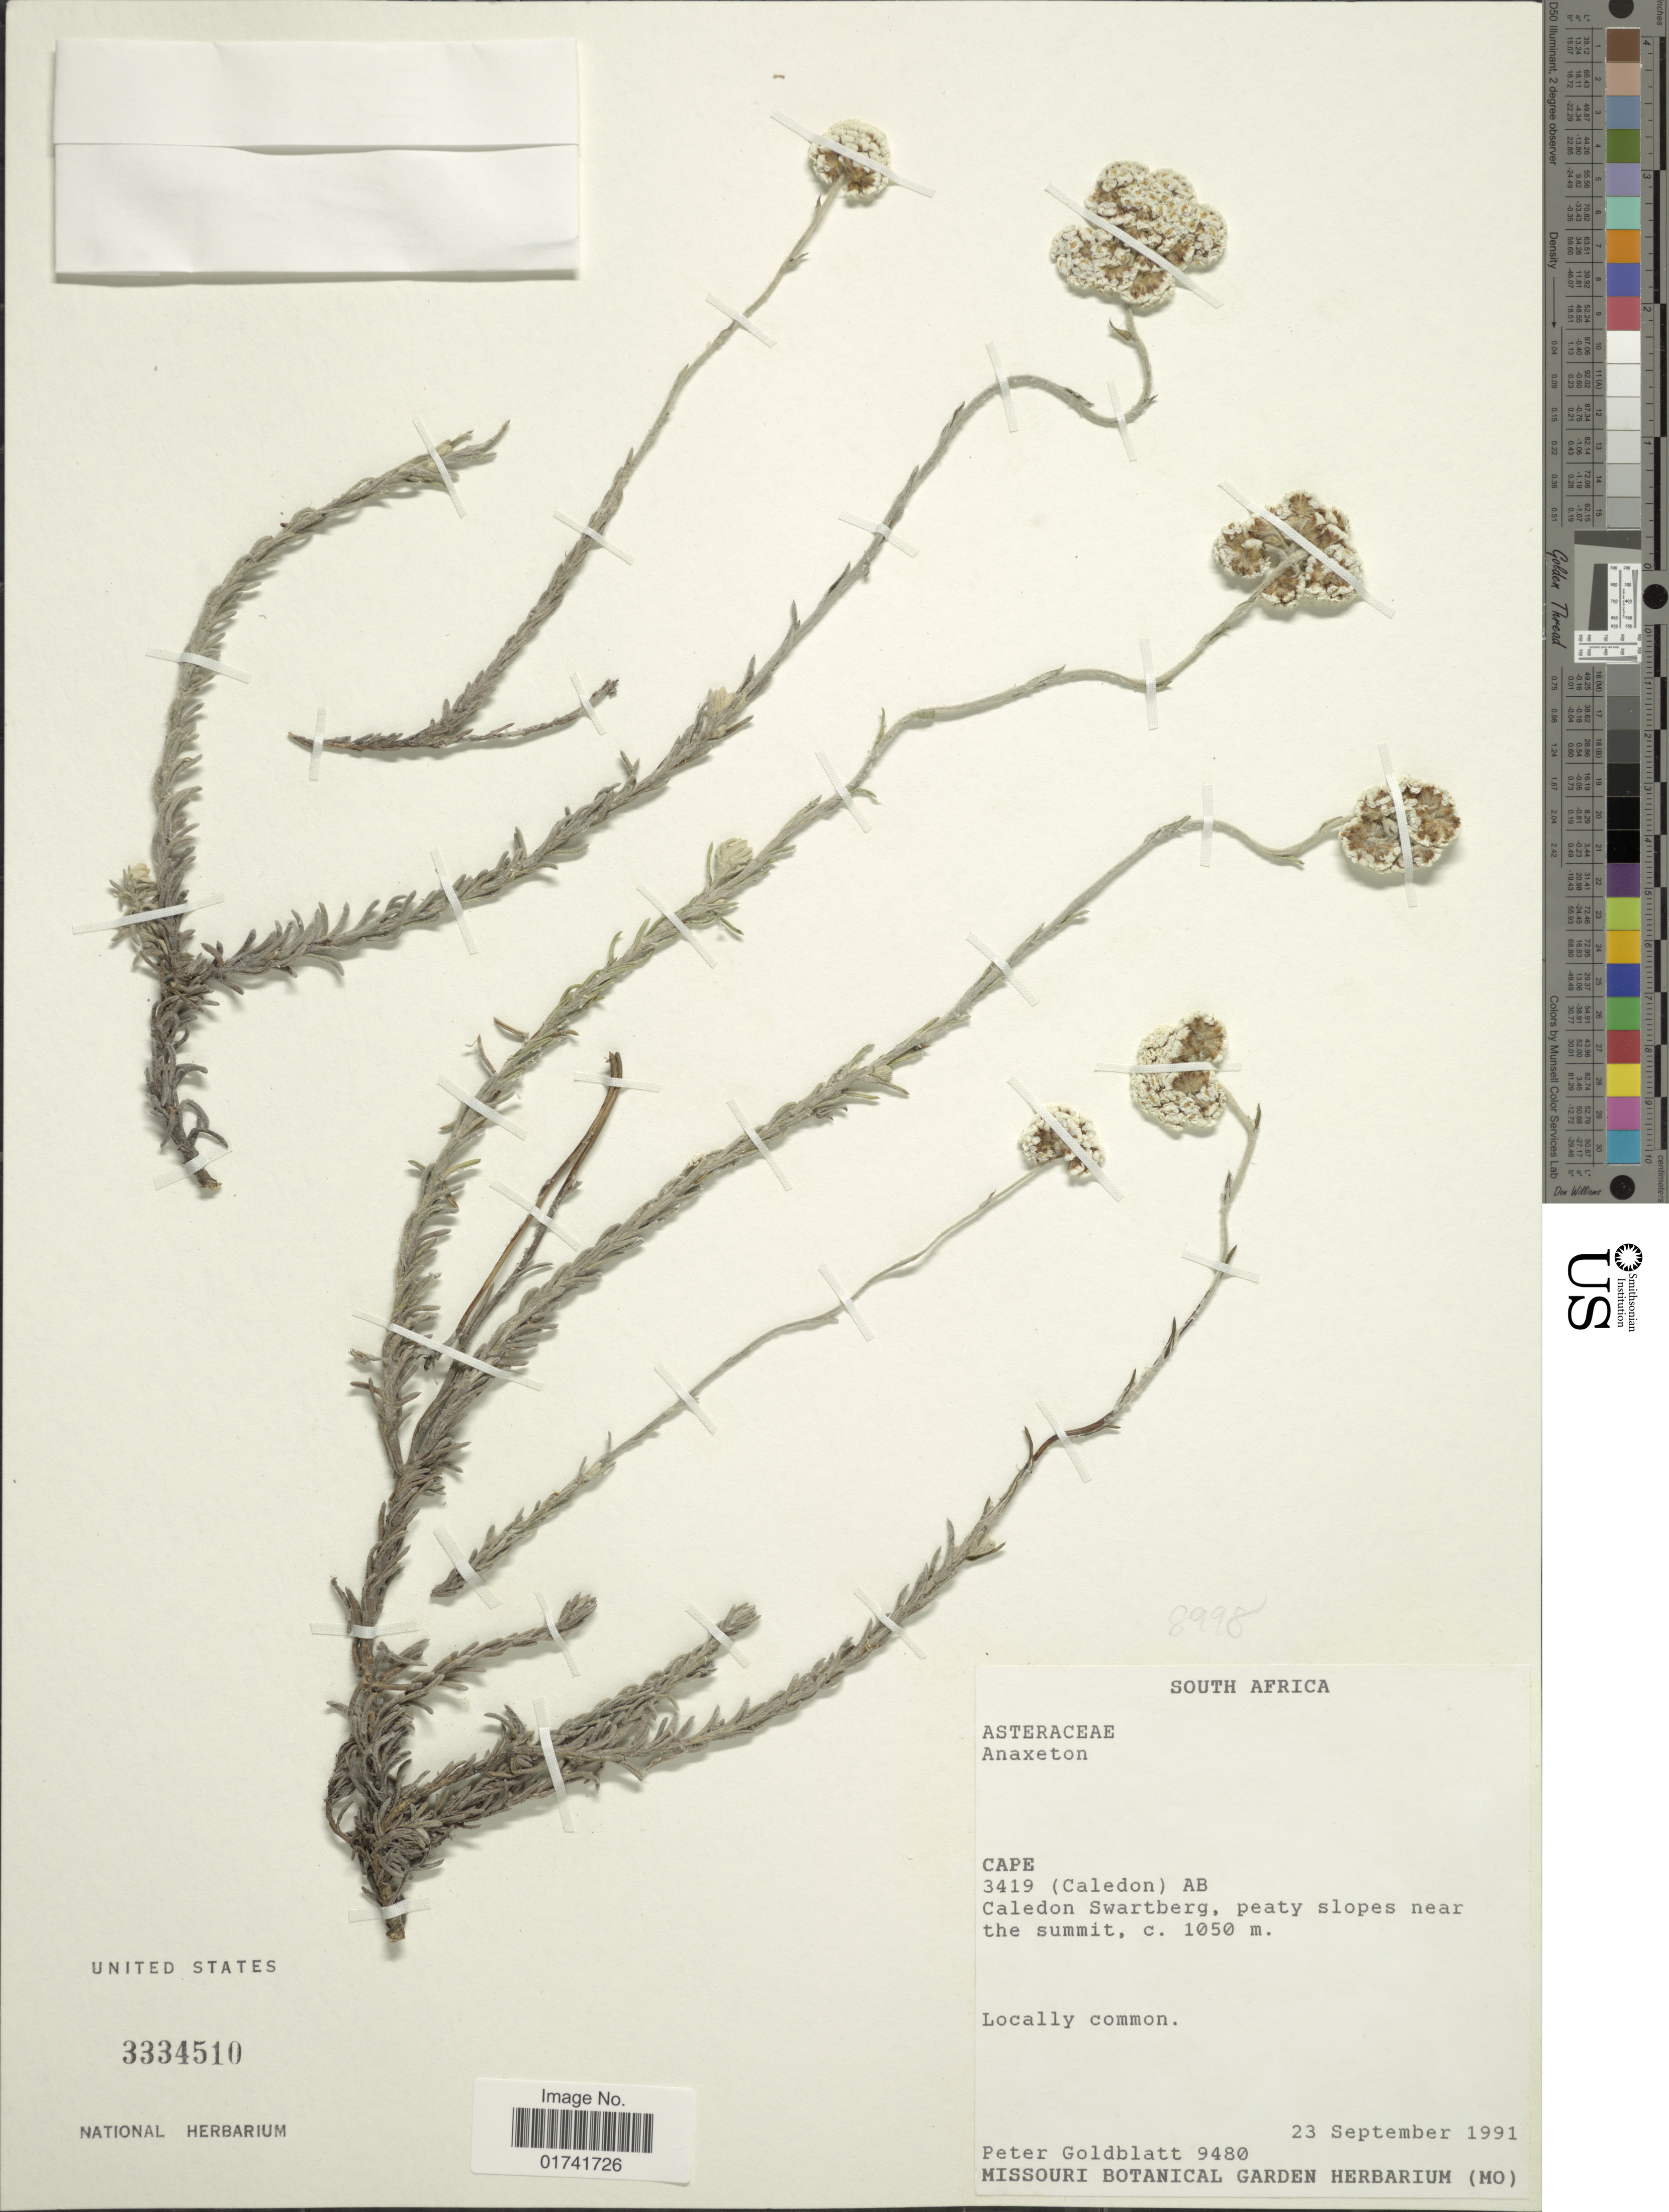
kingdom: Plantae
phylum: Tracheophyta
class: Magnoliopsida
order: Asterales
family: Asteraceae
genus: Anaxeton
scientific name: Anaxeton sp.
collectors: P. Goldblatt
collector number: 9480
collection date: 1991-09-23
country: South Africa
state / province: Western Cape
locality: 3419 (Caledon) AB, Caledon District Swartberg, peaty slopes near the summit.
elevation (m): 1050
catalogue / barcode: US 3334510